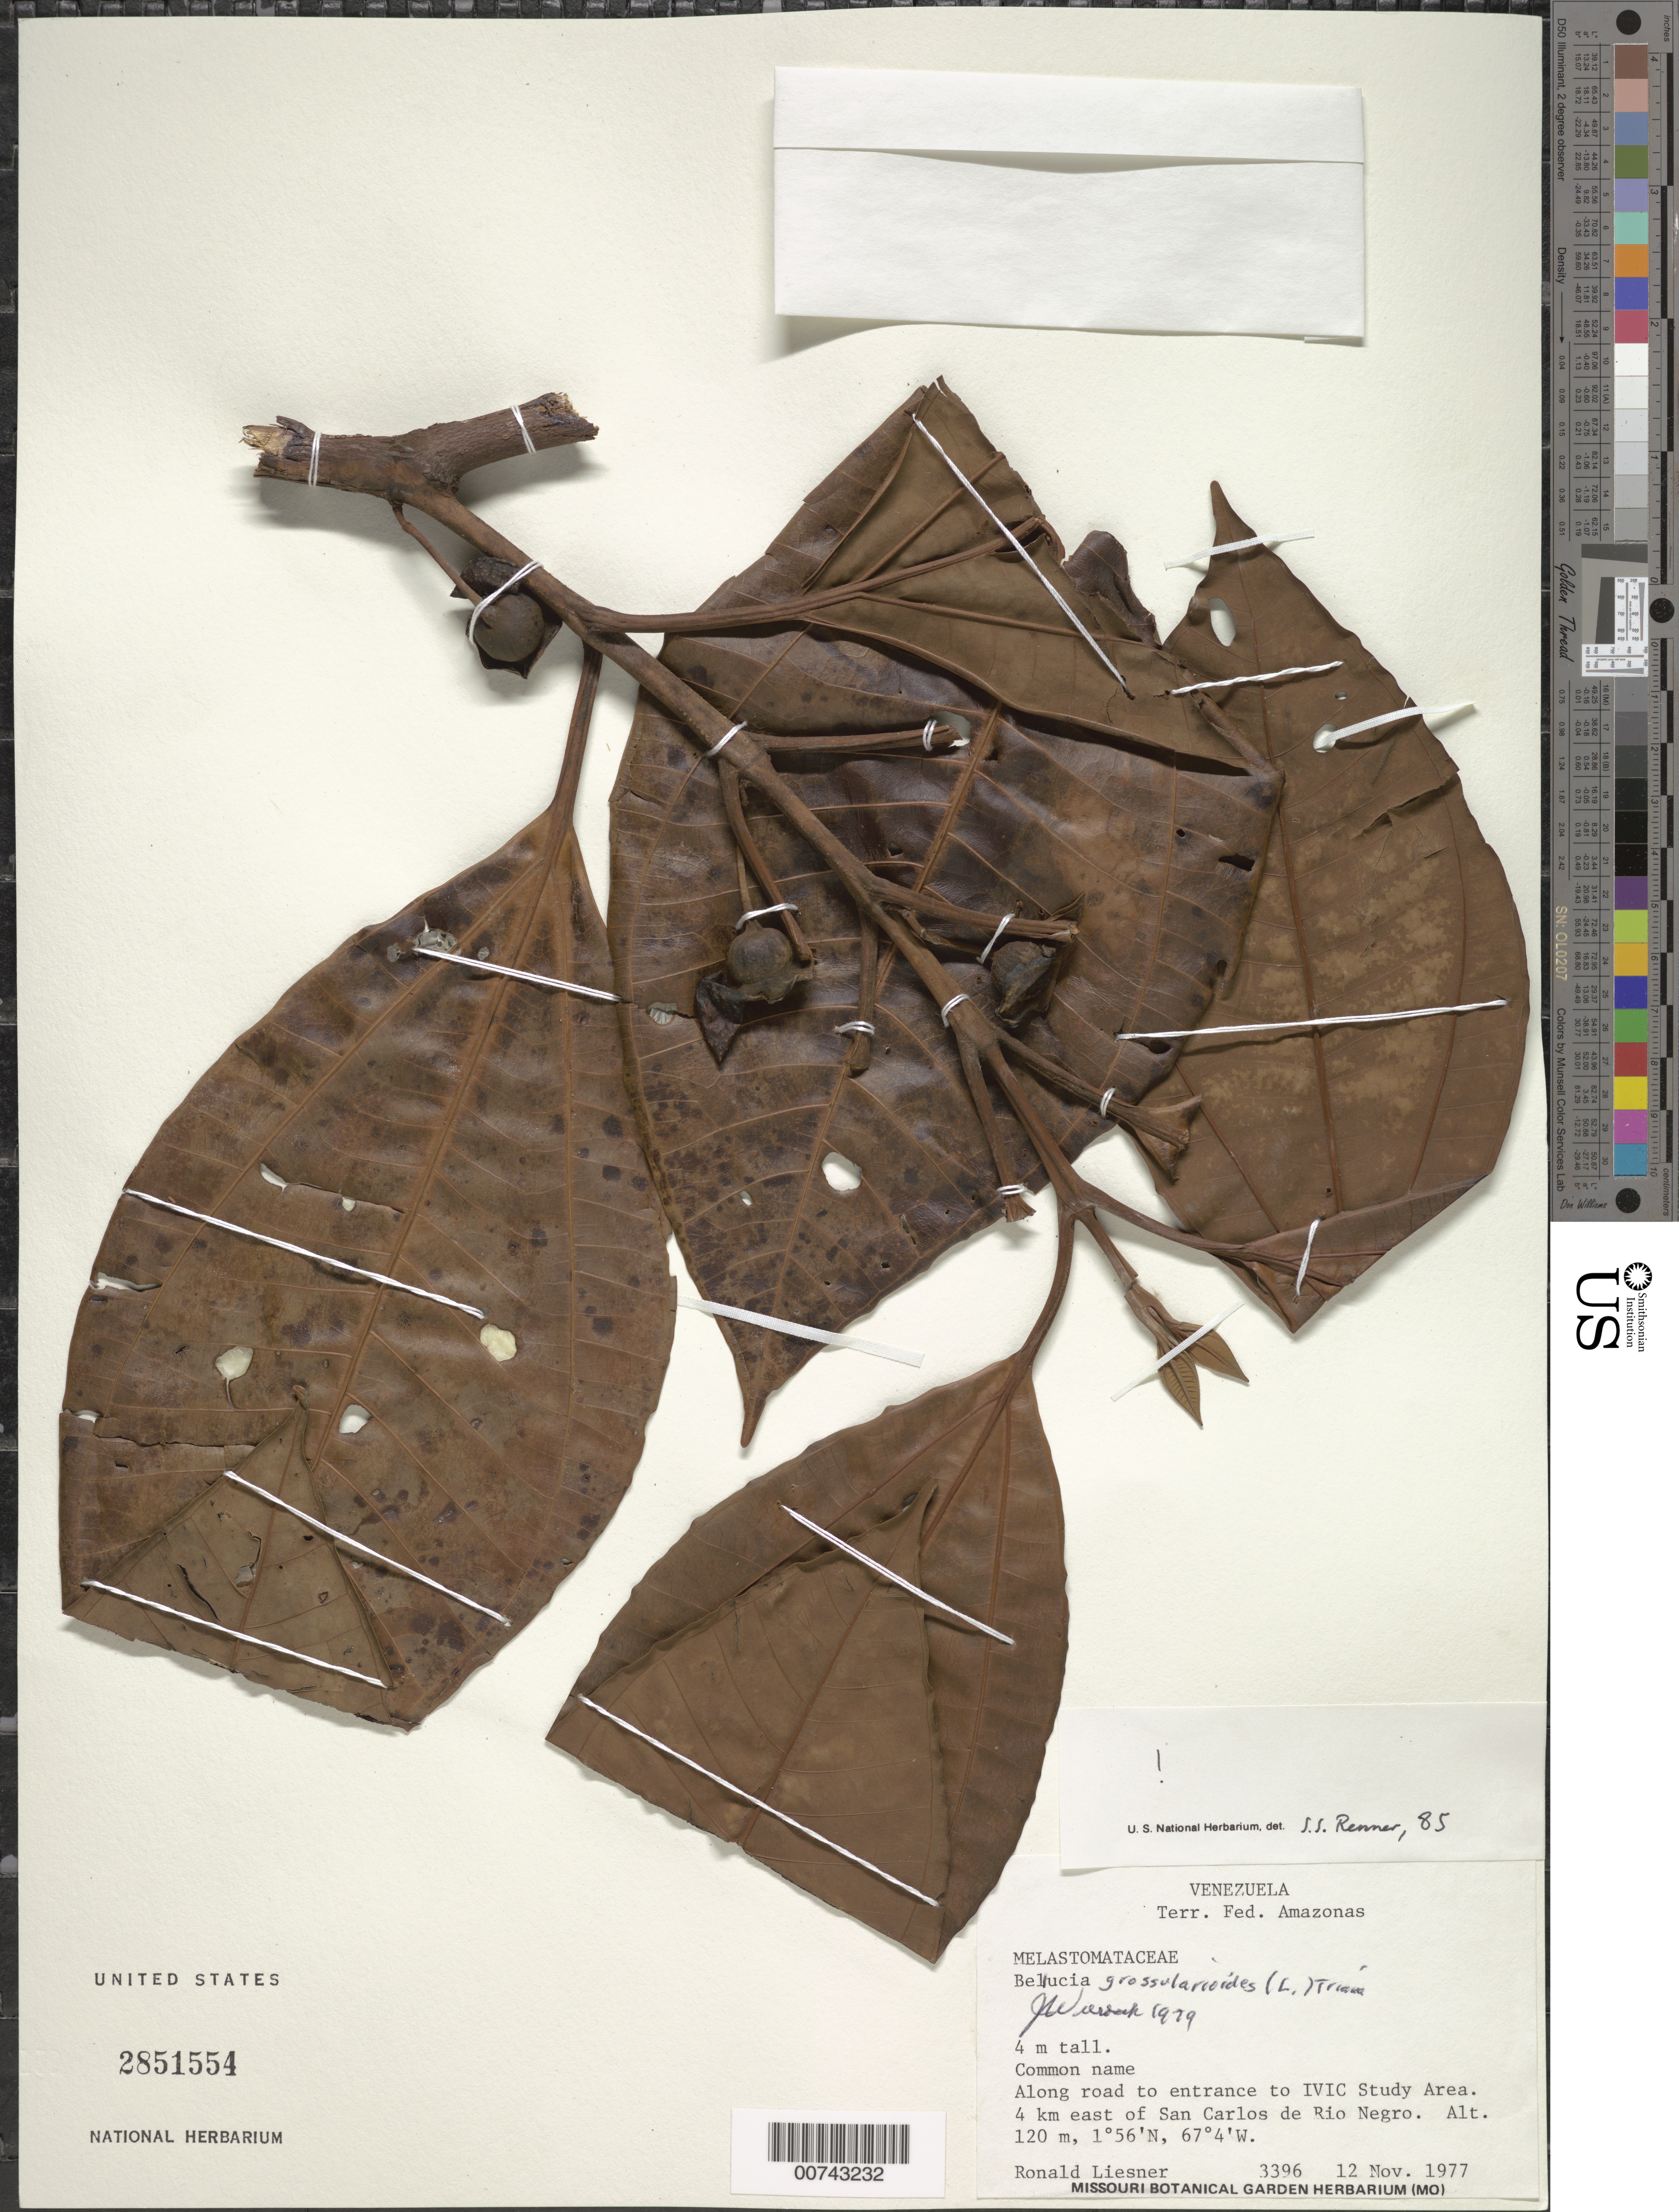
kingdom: Plantae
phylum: Tracheophyta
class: Magnoliopsida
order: Myrtales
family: Melastomataceae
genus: Bellucia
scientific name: Bellucia grossularioides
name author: (L.) Triana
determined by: Renner, --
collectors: R. L. Liesner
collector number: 3396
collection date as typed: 12-Nov-77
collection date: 1977-11-12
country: Venezuela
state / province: Amazonas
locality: San Carlos de Río Negro, 4 km E of; road to entrance to IVIC Study Area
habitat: Along road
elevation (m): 120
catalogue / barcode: US 2851554